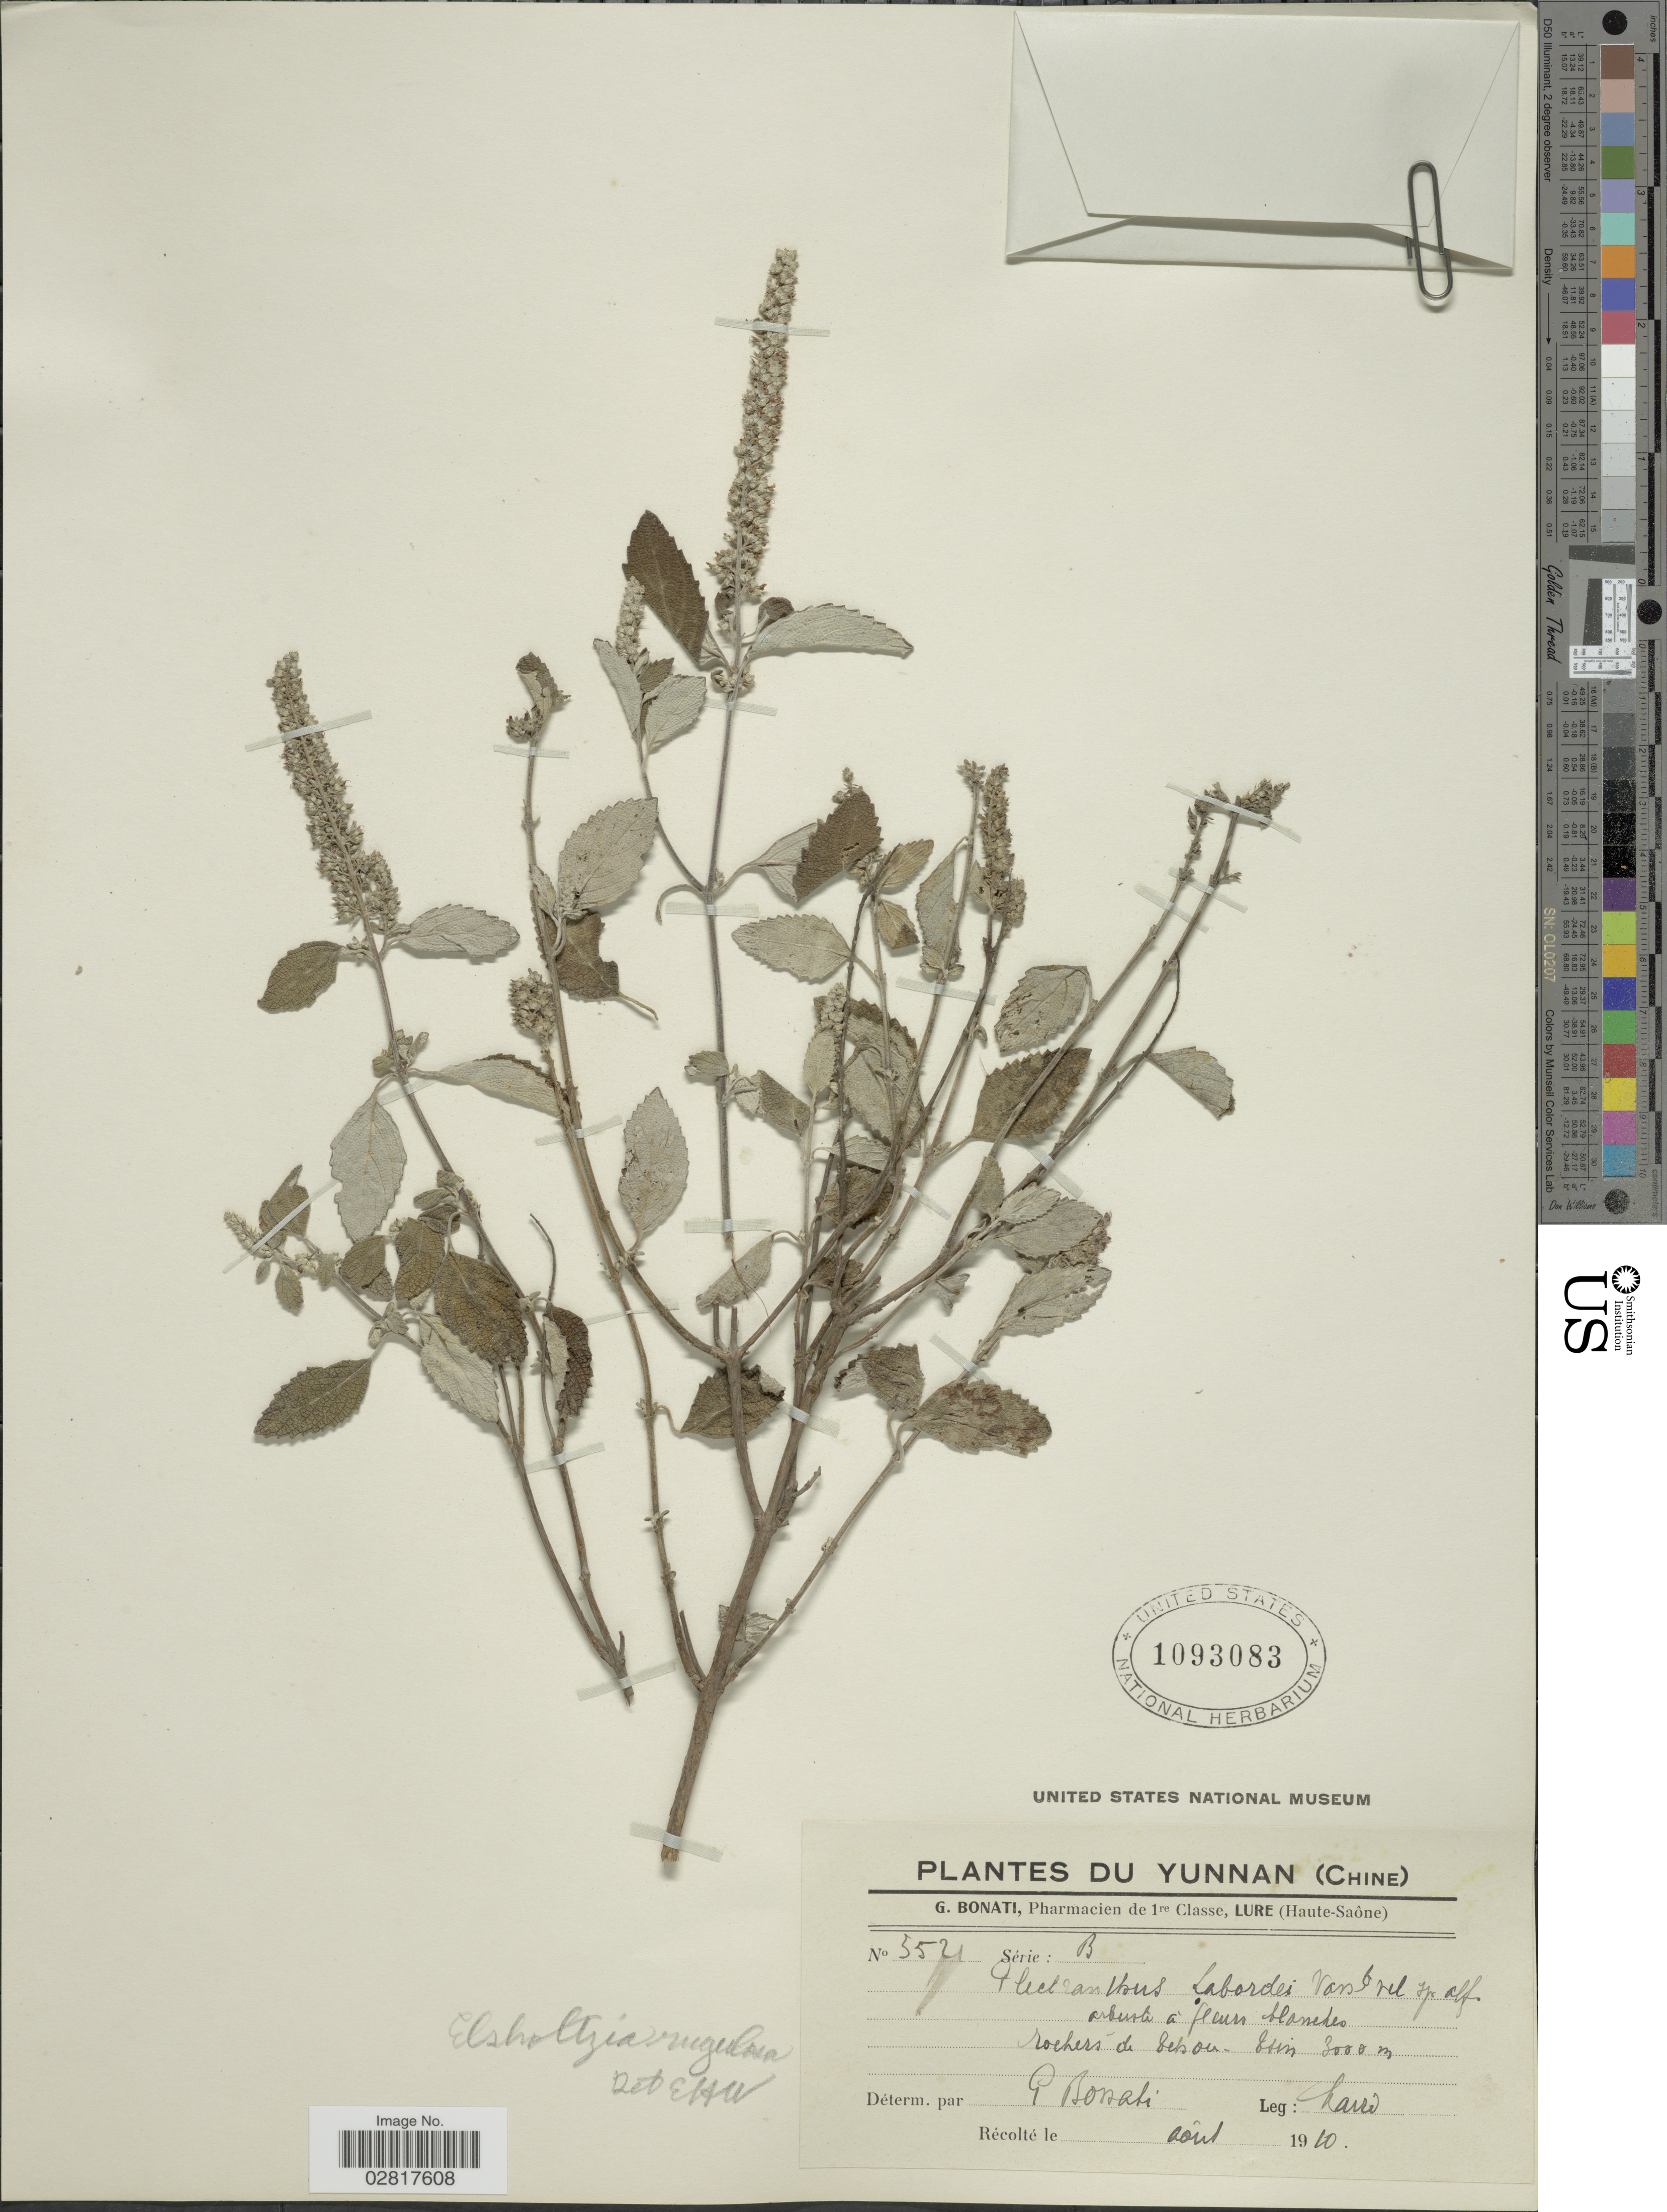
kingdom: Plantae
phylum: Tracheophyta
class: Magnoliopsida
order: Lamiales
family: Lamiaceae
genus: Elsholtzia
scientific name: Elsholtzia rugulosa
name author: Hemsl.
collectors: G. Bonati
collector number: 5521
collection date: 1910-08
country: China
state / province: Yunnan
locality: Rochers de Behou [interpreted], Esin [interpreted]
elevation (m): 3000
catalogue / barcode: US 1093083